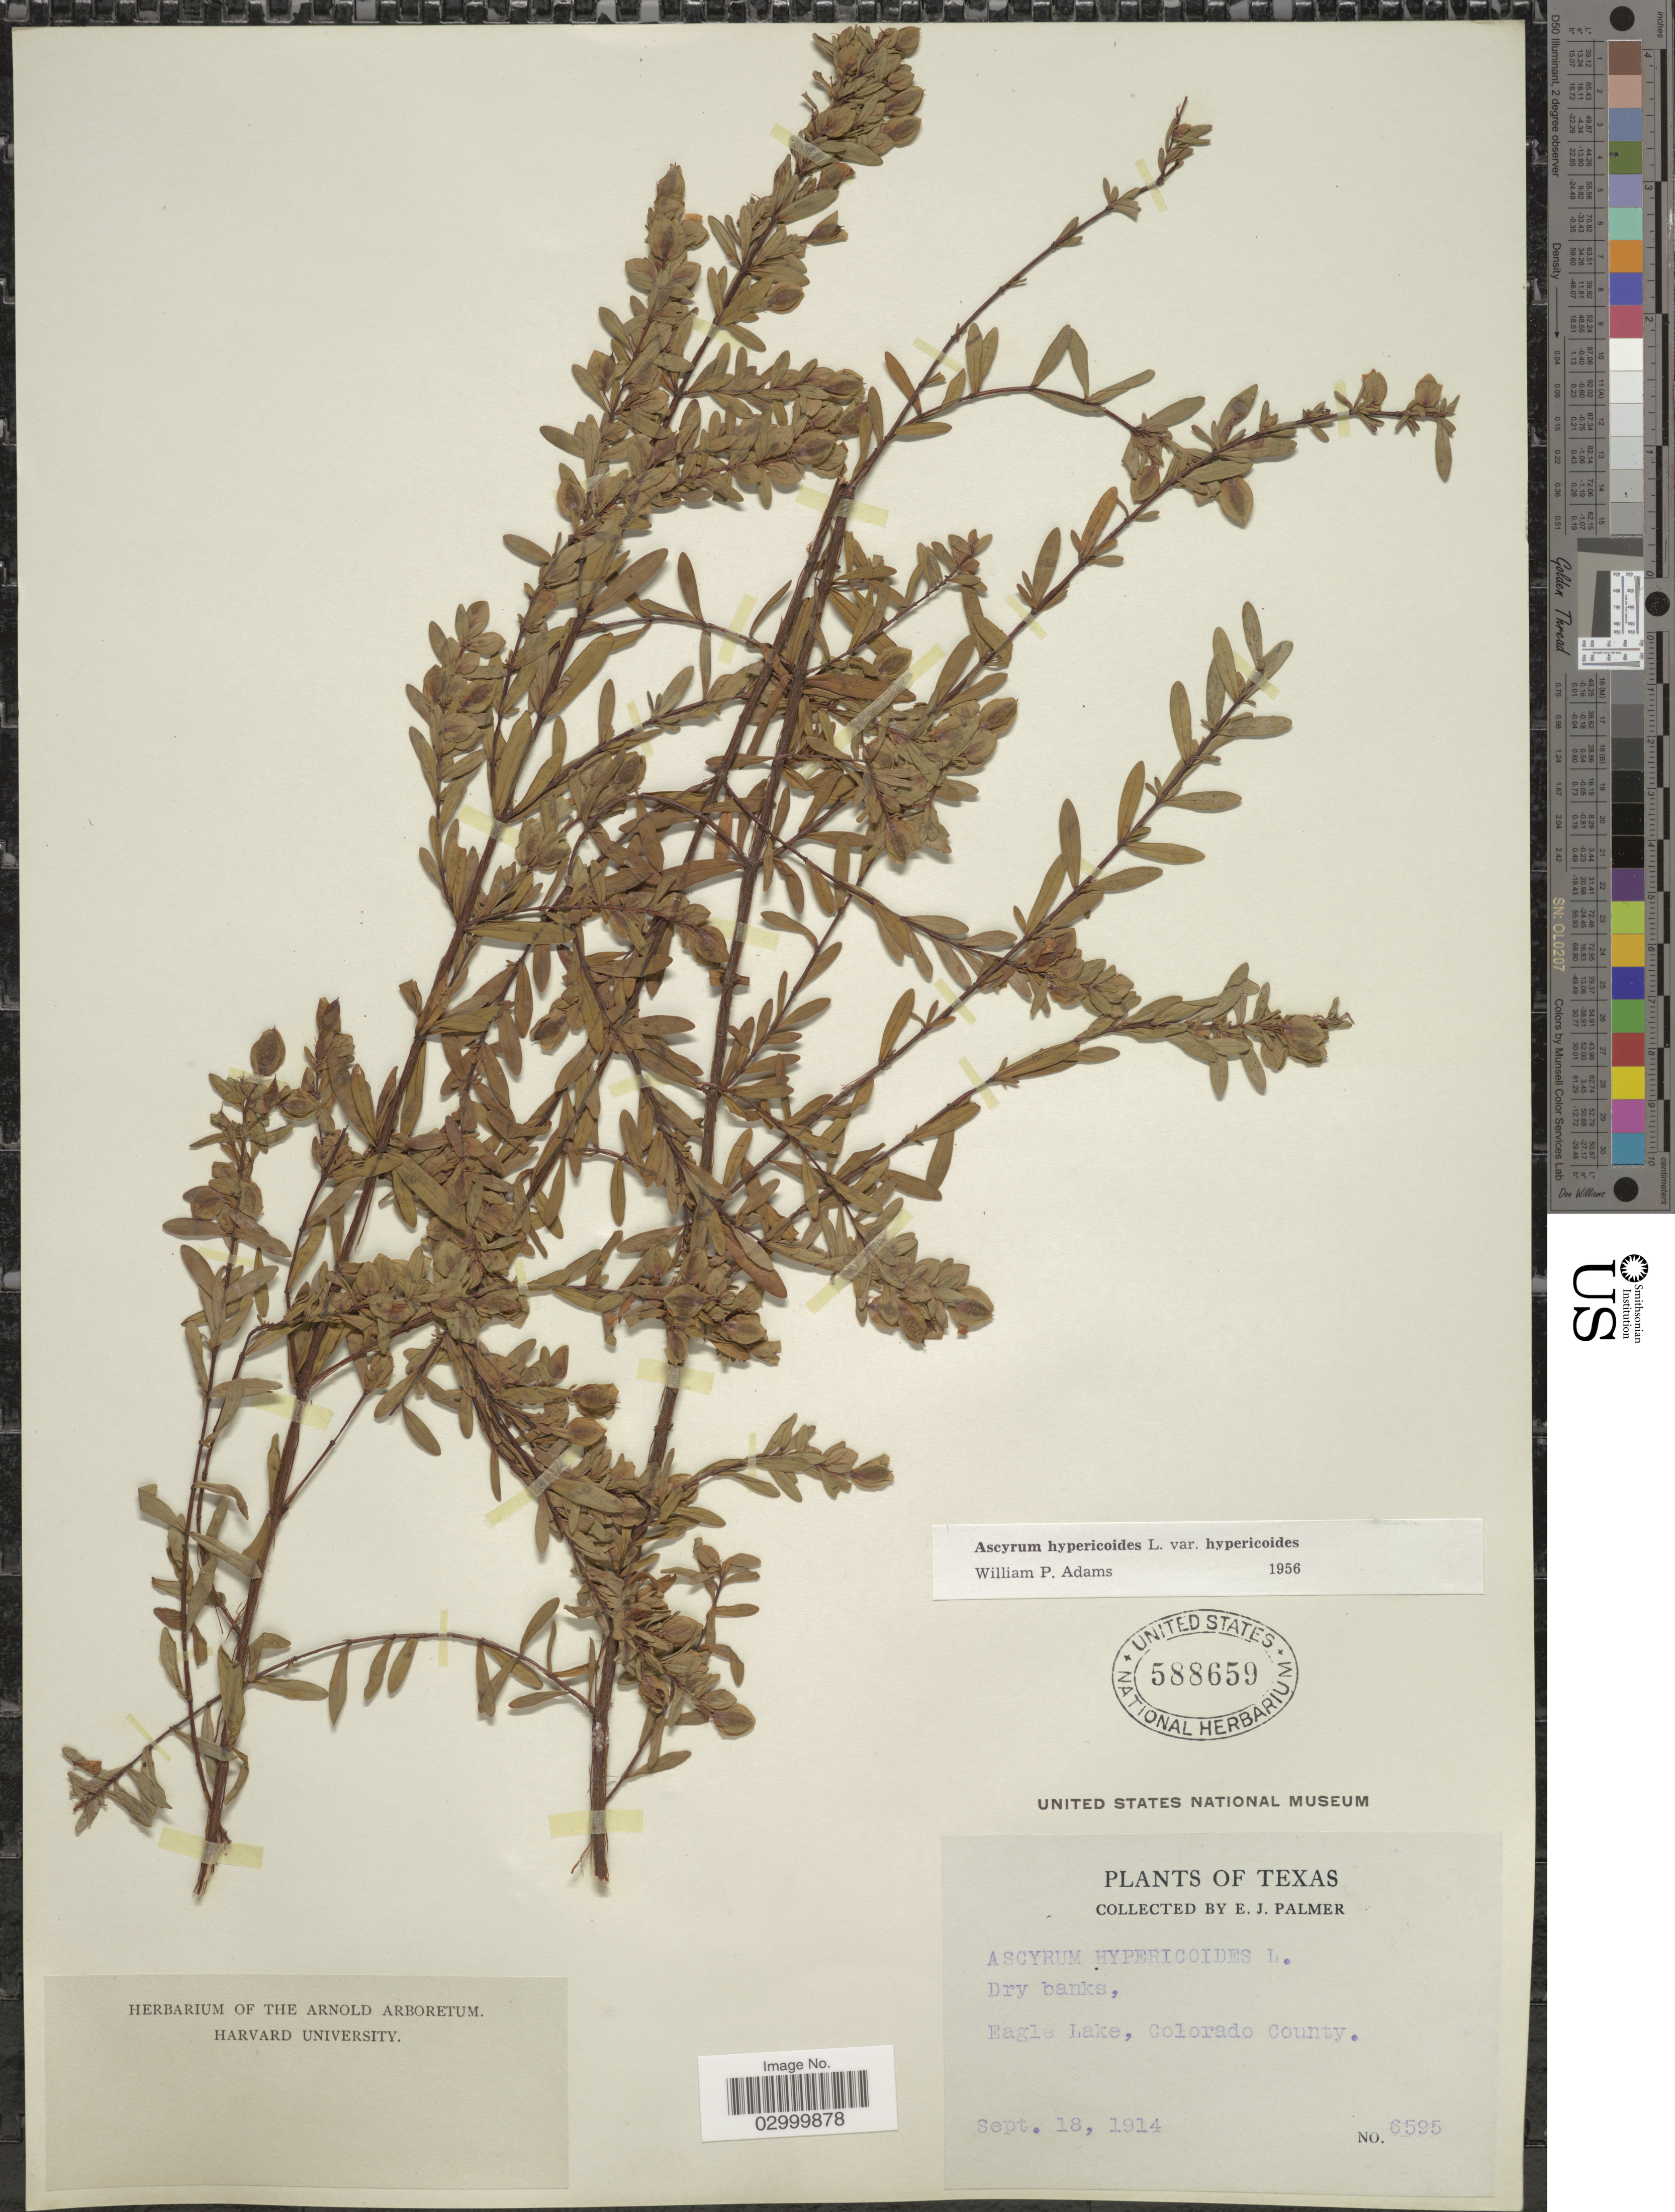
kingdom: Plantae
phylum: Tracheophyta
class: Magnoliopsida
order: Malpighiales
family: Hypericaceae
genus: Hypericum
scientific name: Hypericum hypericoides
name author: (L.) Crantz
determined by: Strong, Mark T., (BOT), Smithsonian Institution - National Museum of Natural History (UNITED STATES)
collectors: E. J. Palmer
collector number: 6595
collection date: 1914-09-18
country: United States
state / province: Texas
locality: Dry banks, Eagle Lake, Colorado County.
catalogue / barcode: US 588659